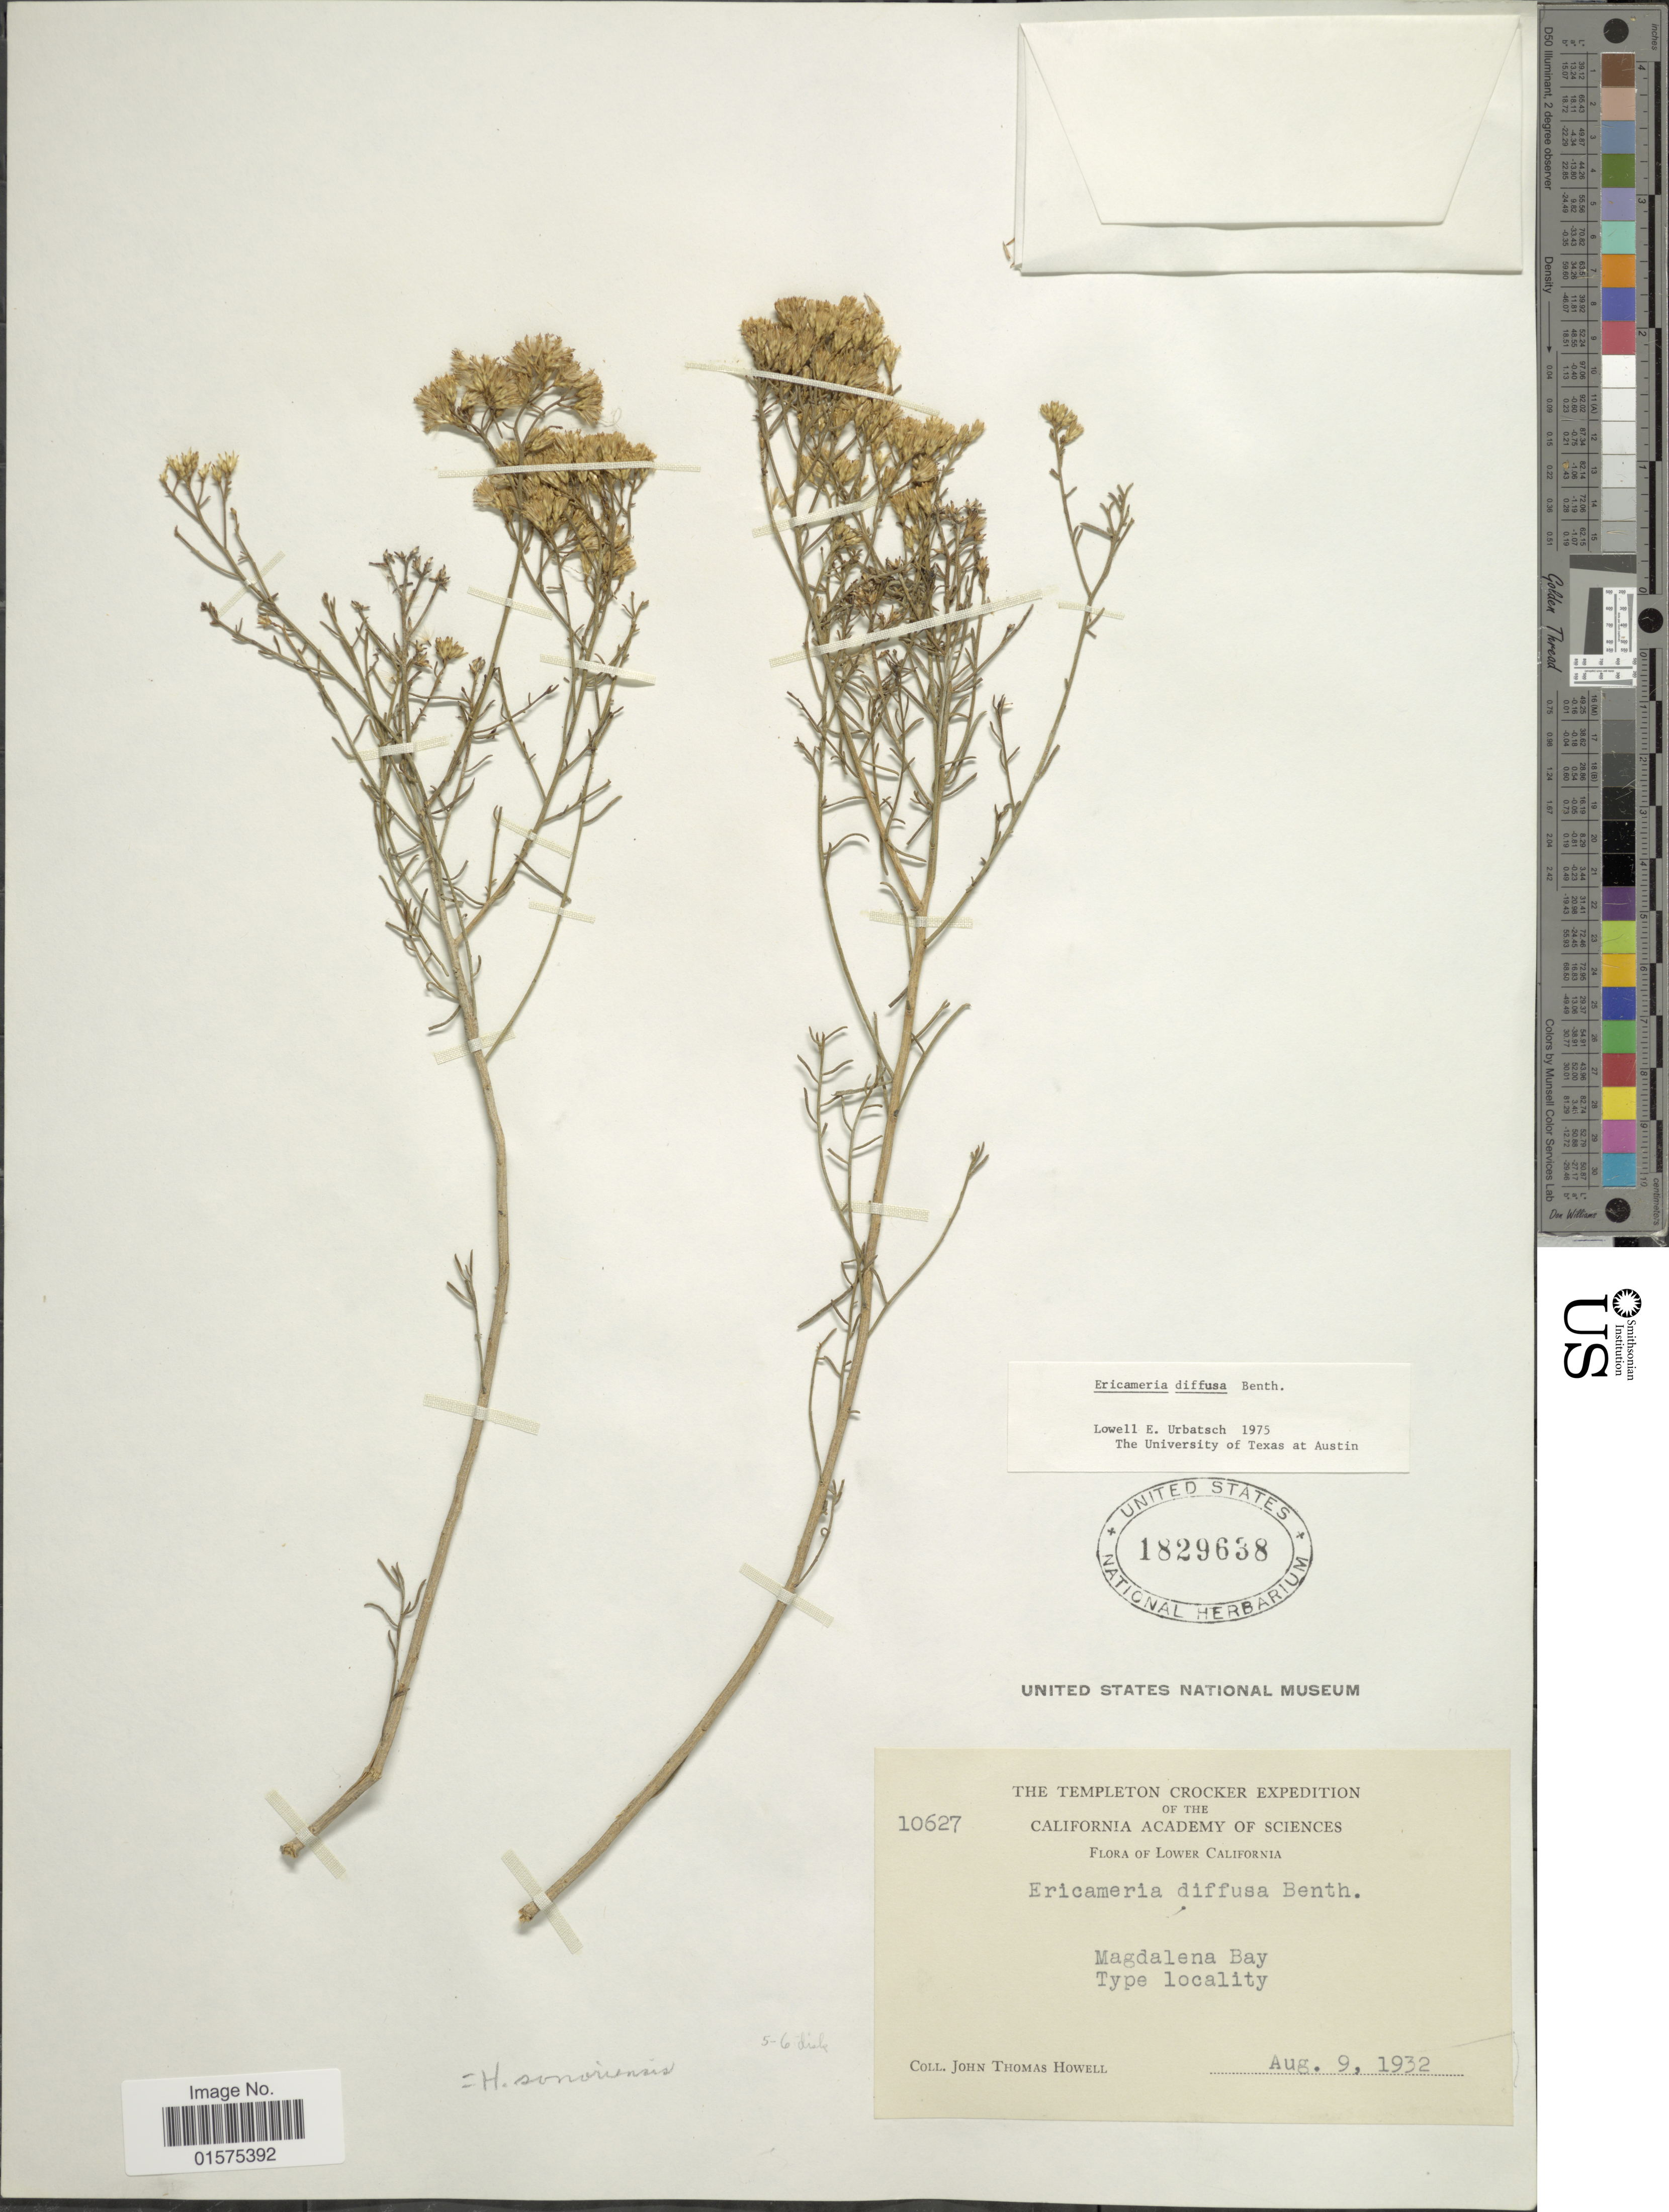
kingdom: Plantae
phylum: Tracheophyta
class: Magnoliopsida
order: Asterales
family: Asteraceae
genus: Xylothamia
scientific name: Xylothamia diffusa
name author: (Benth.) G.L. Nesom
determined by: Urbatsch, Lowell E., Curator (LSU), Louisiana State University (UNITED STATES)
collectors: J. T. Howell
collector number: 10627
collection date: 1932-08-09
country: Mexico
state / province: Baja California Sur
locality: Lower California. Magdalena Bay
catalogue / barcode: US 1829638